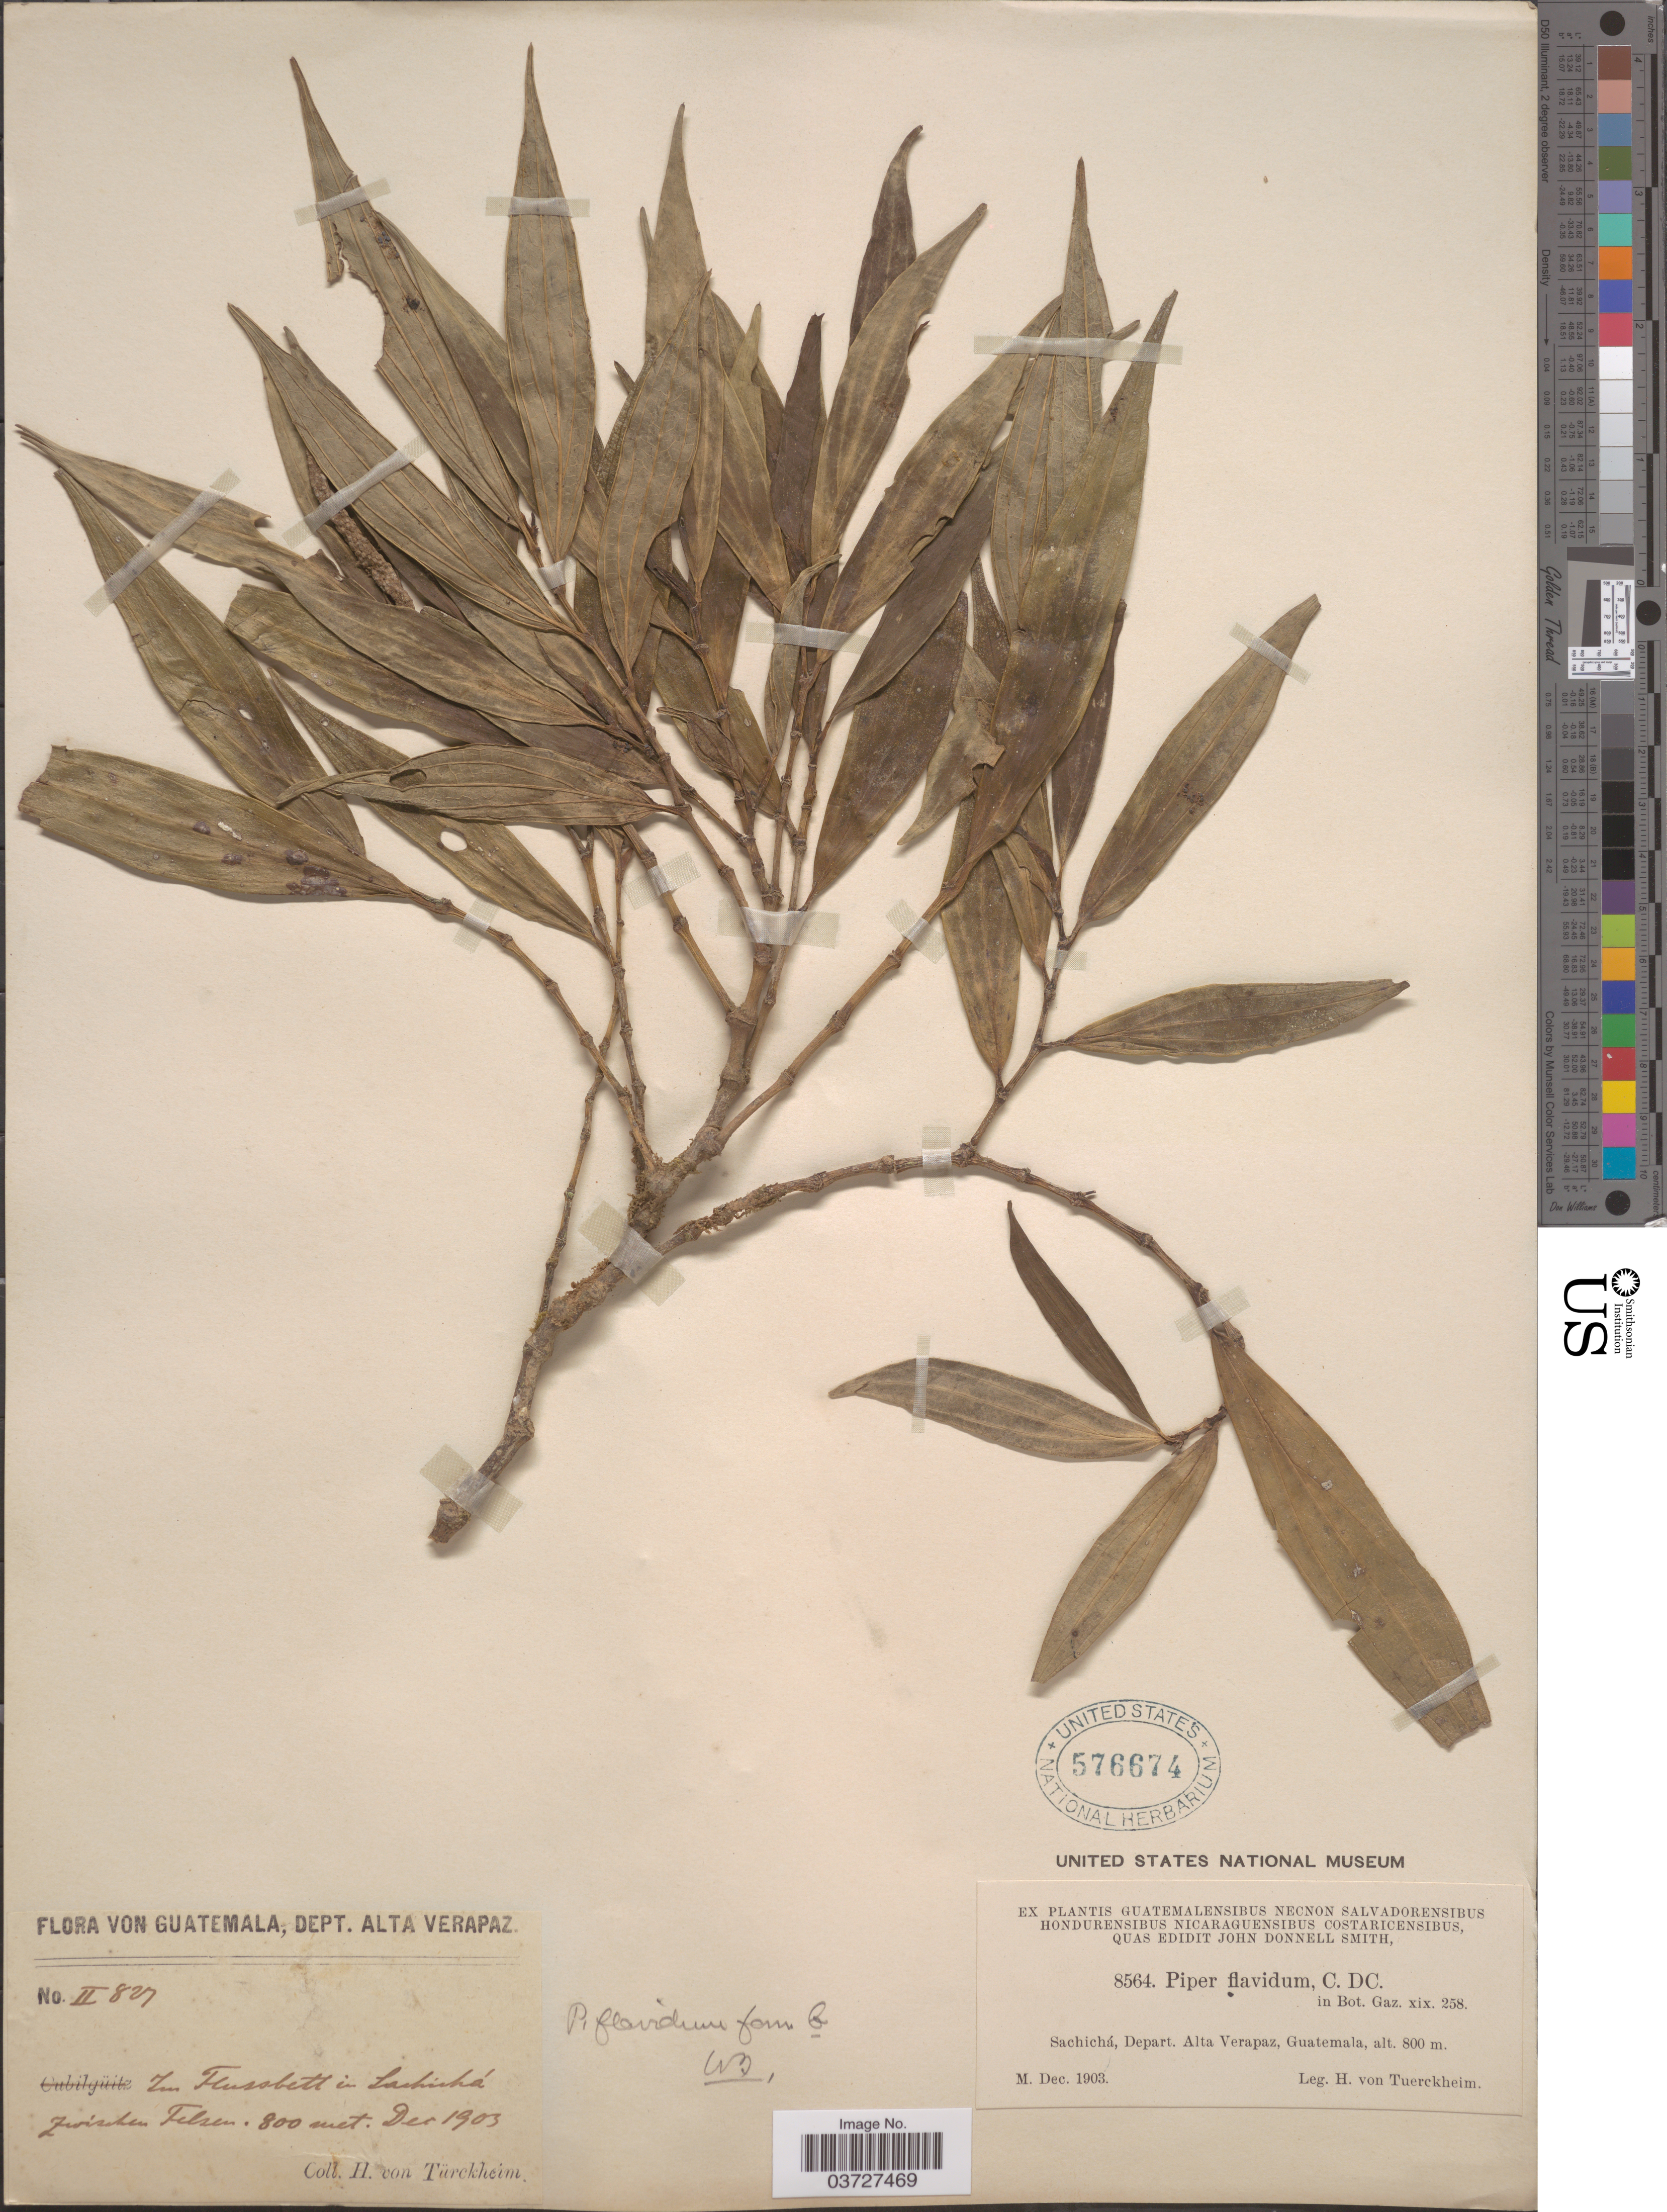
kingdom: Plantae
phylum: Tracheophyta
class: Magnoliopsida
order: Piperales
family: Piperaceae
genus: Piper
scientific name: Piper flavidum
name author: C. DC. in Donn. Sm.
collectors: H. von Türckheim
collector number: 8564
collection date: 1903-12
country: Guatemala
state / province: Alta Verapaz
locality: Sachichá, Depart. Alta Verapaz. Im Flussbett in Sachichá Zwischen Felsen.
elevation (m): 800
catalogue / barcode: US 576674